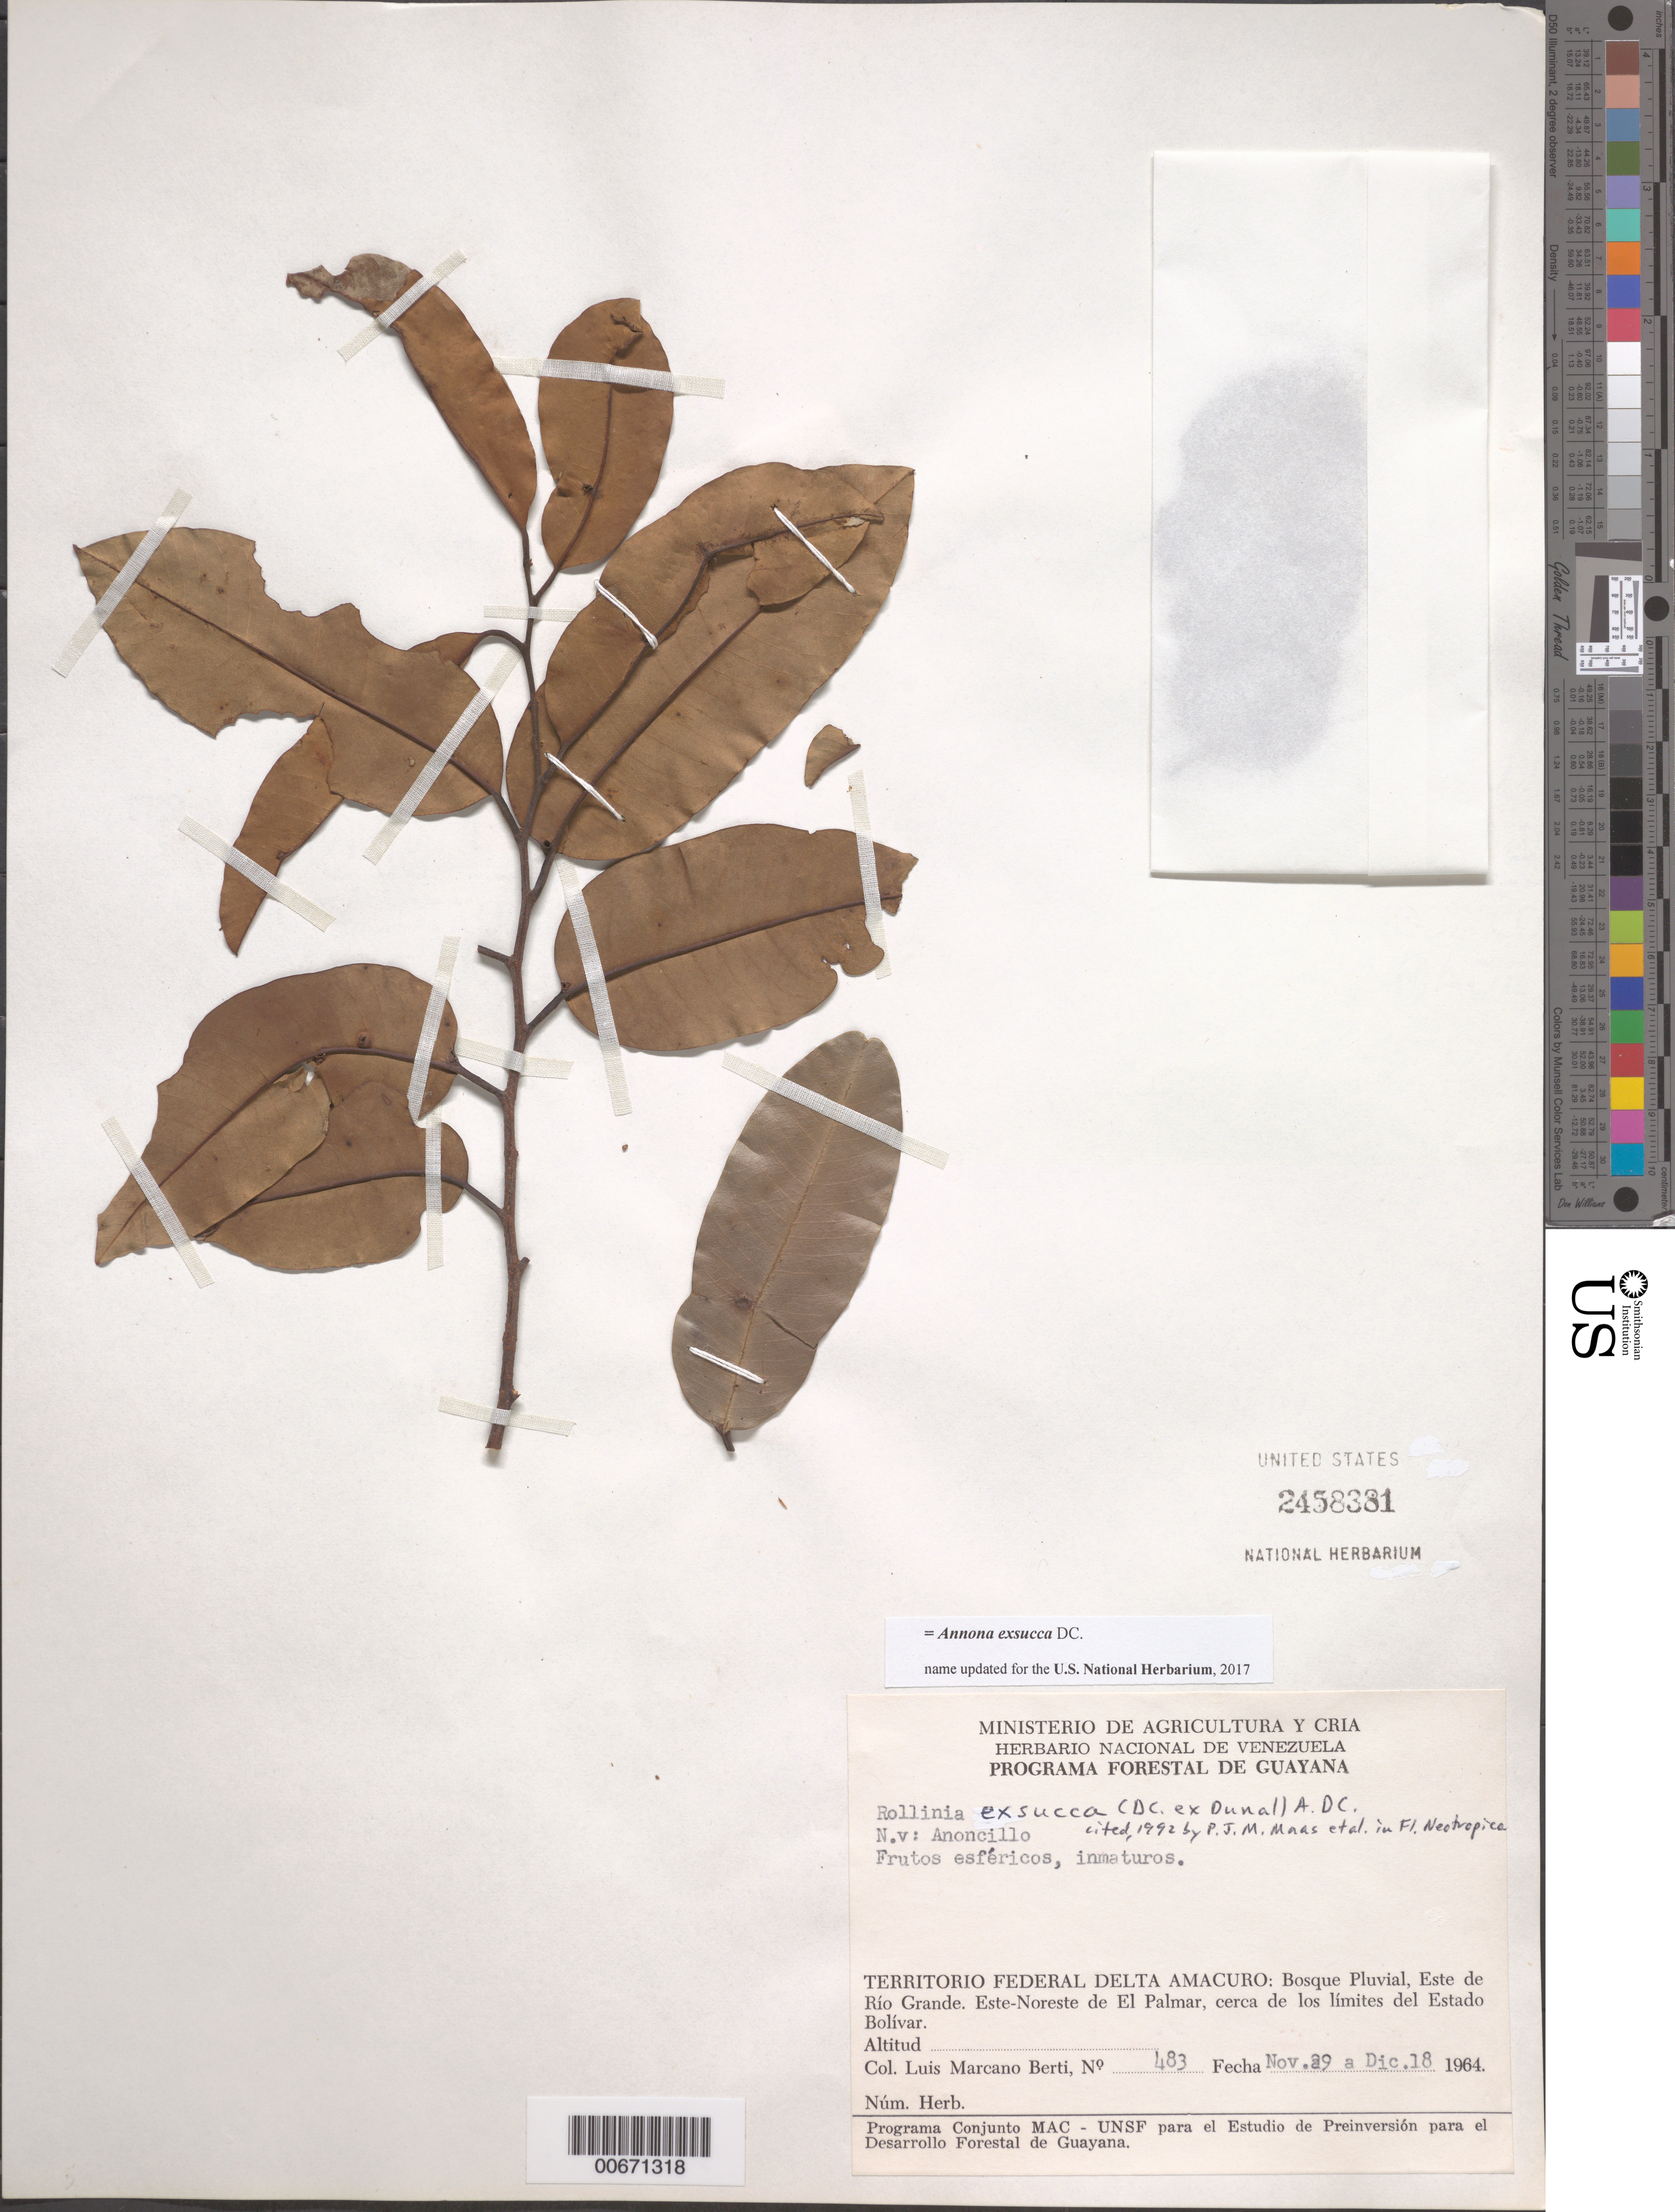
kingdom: Plantae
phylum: Tracheophyta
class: Magnoliopsida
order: Magnoliales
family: Annonaceae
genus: Annona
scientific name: Annona exsucca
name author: DC. ex Dunal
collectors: L. Marcano-Berti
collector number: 483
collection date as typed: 29-Nov-64 to 18-Dec-64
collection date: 1964-11-29/1964-12-18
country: Venezuela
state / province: Delta Amacuro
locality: Este de Río Grande, ENE de El Palmar, cerca de los limites del Estado Bolívar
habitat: Bosque pluvial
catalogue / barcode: US 2458381